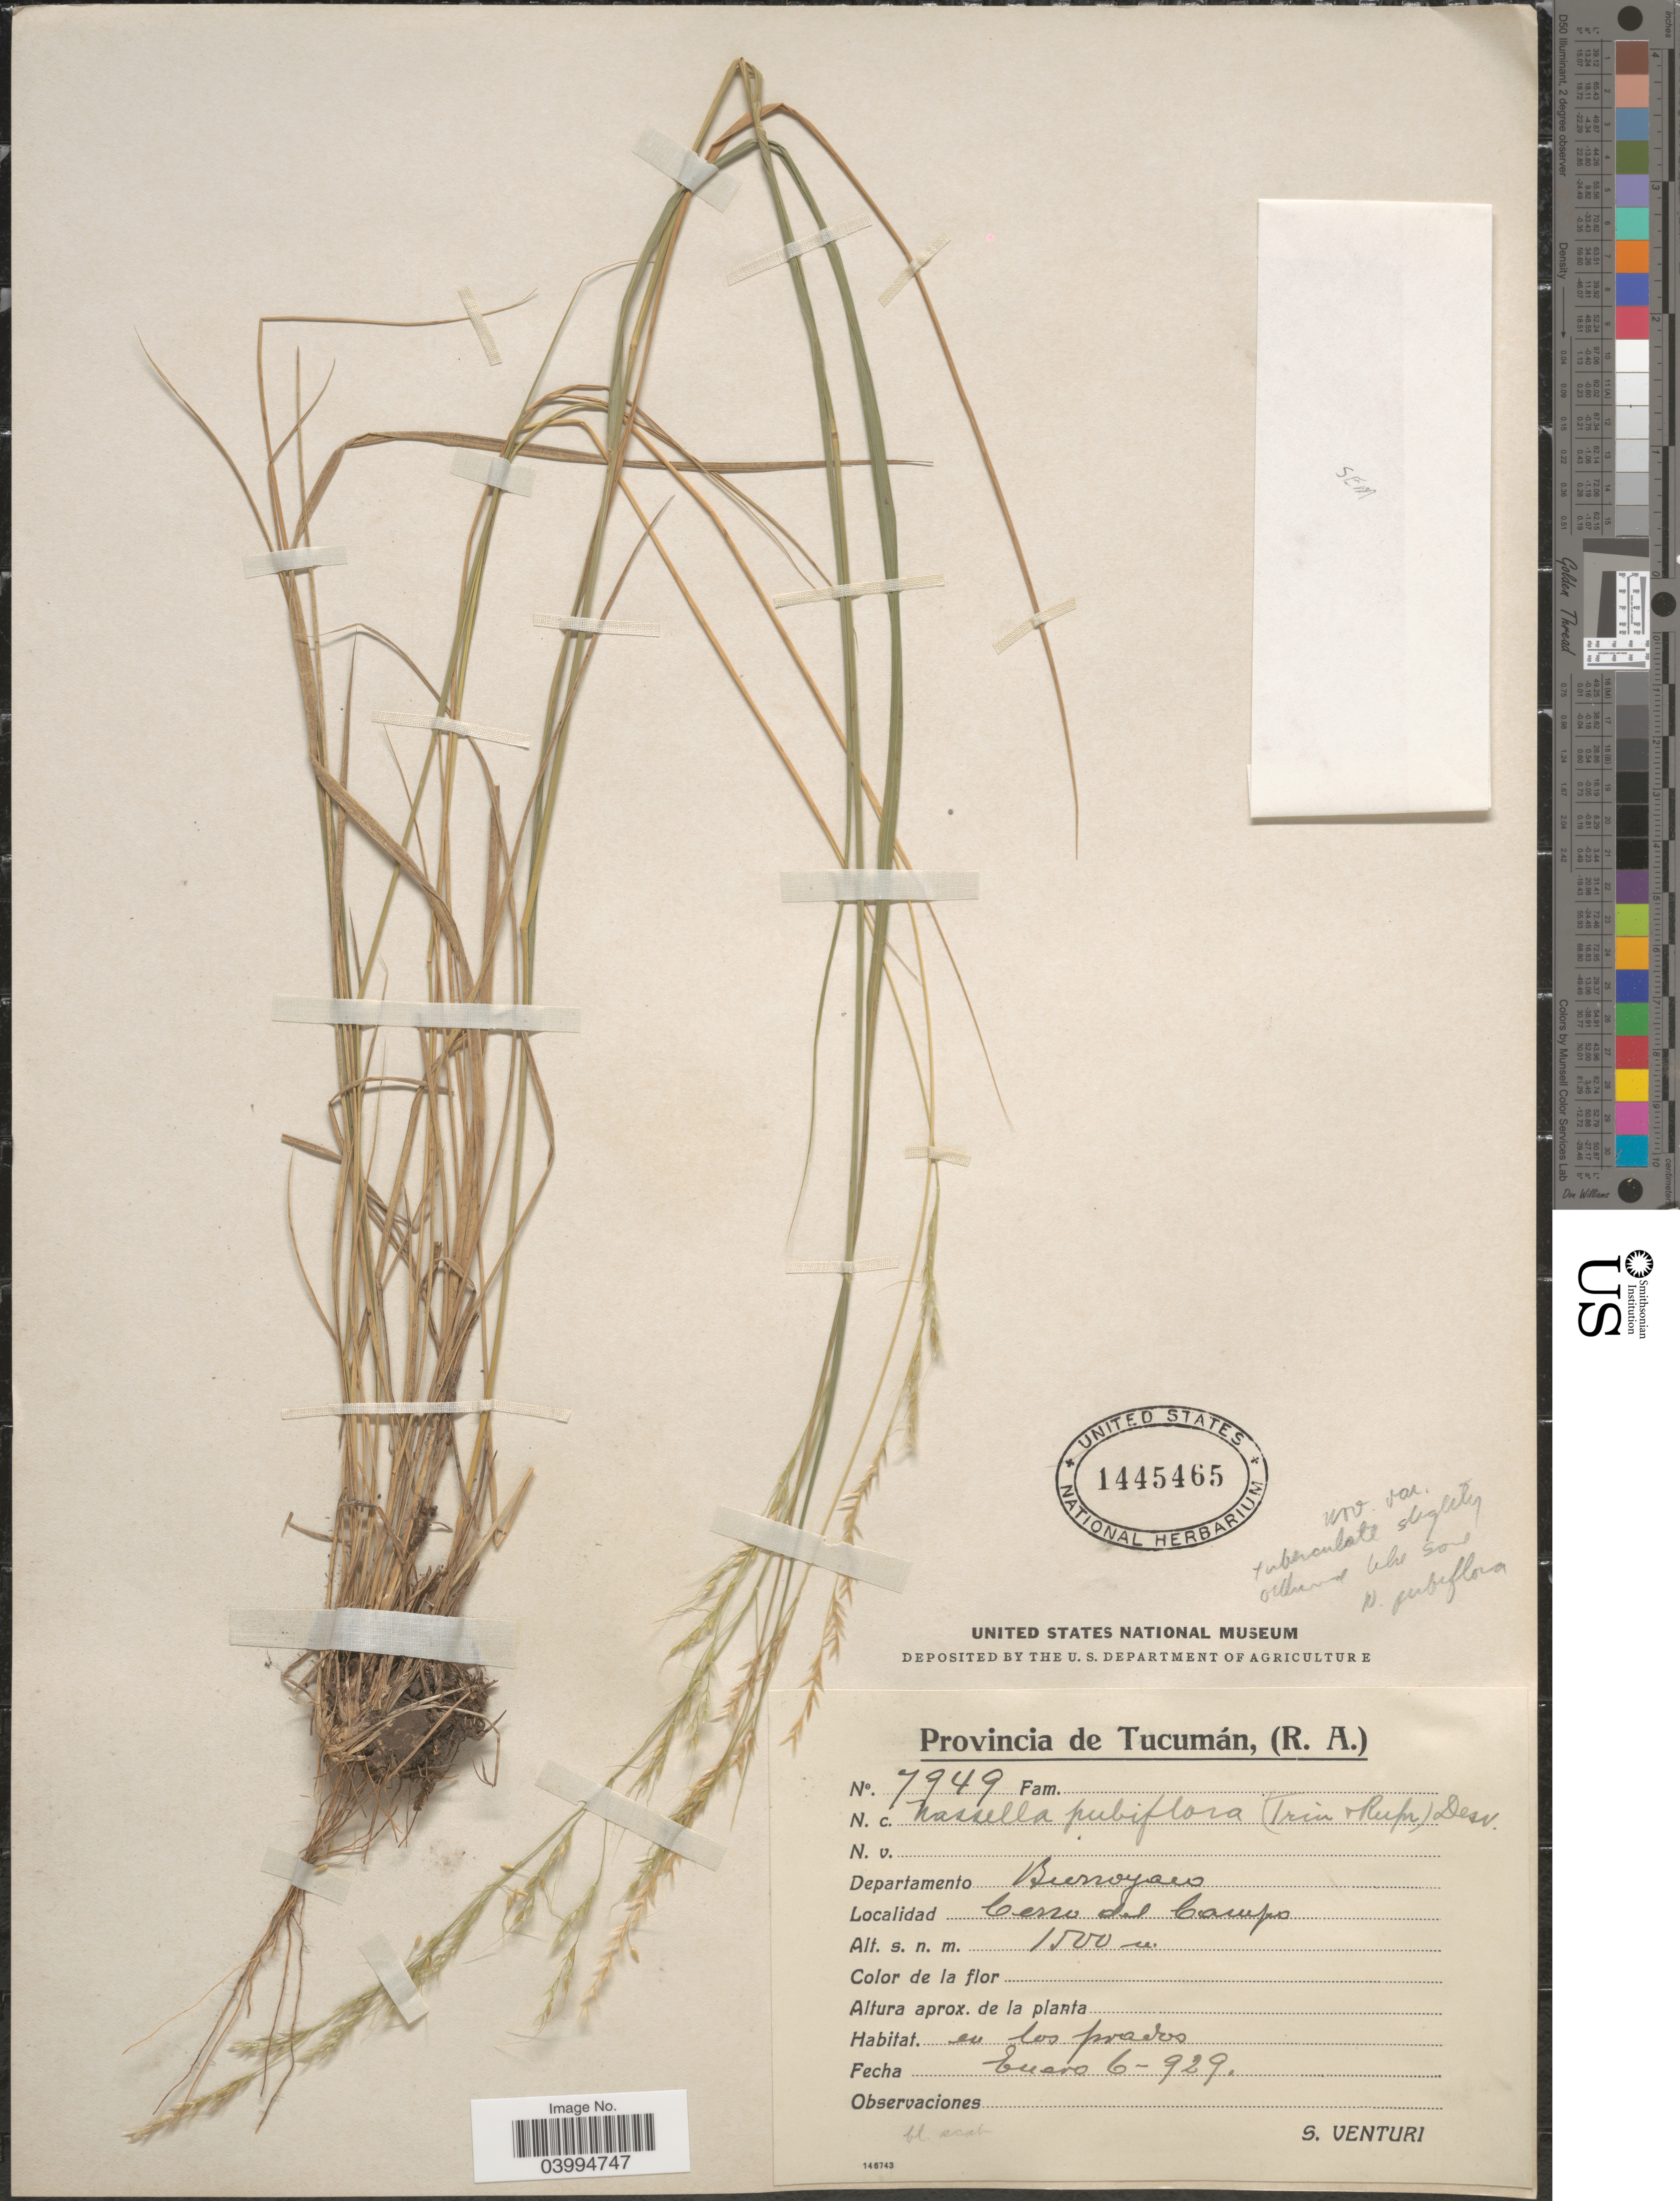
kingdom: Plantae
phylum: Tracheophyta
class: Liliopsida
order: Poales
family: Poaceae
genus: Nassella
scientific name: Nassella pubiflora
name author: (Trin. & Rupr.) É. Desv.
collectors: S. Venturi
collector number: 7949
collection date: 1929-01-06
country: Argentina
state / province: Tucuman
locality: Departamento Burroyaco. Cerro del Campo.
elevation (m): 1500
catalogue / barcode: US 1445465